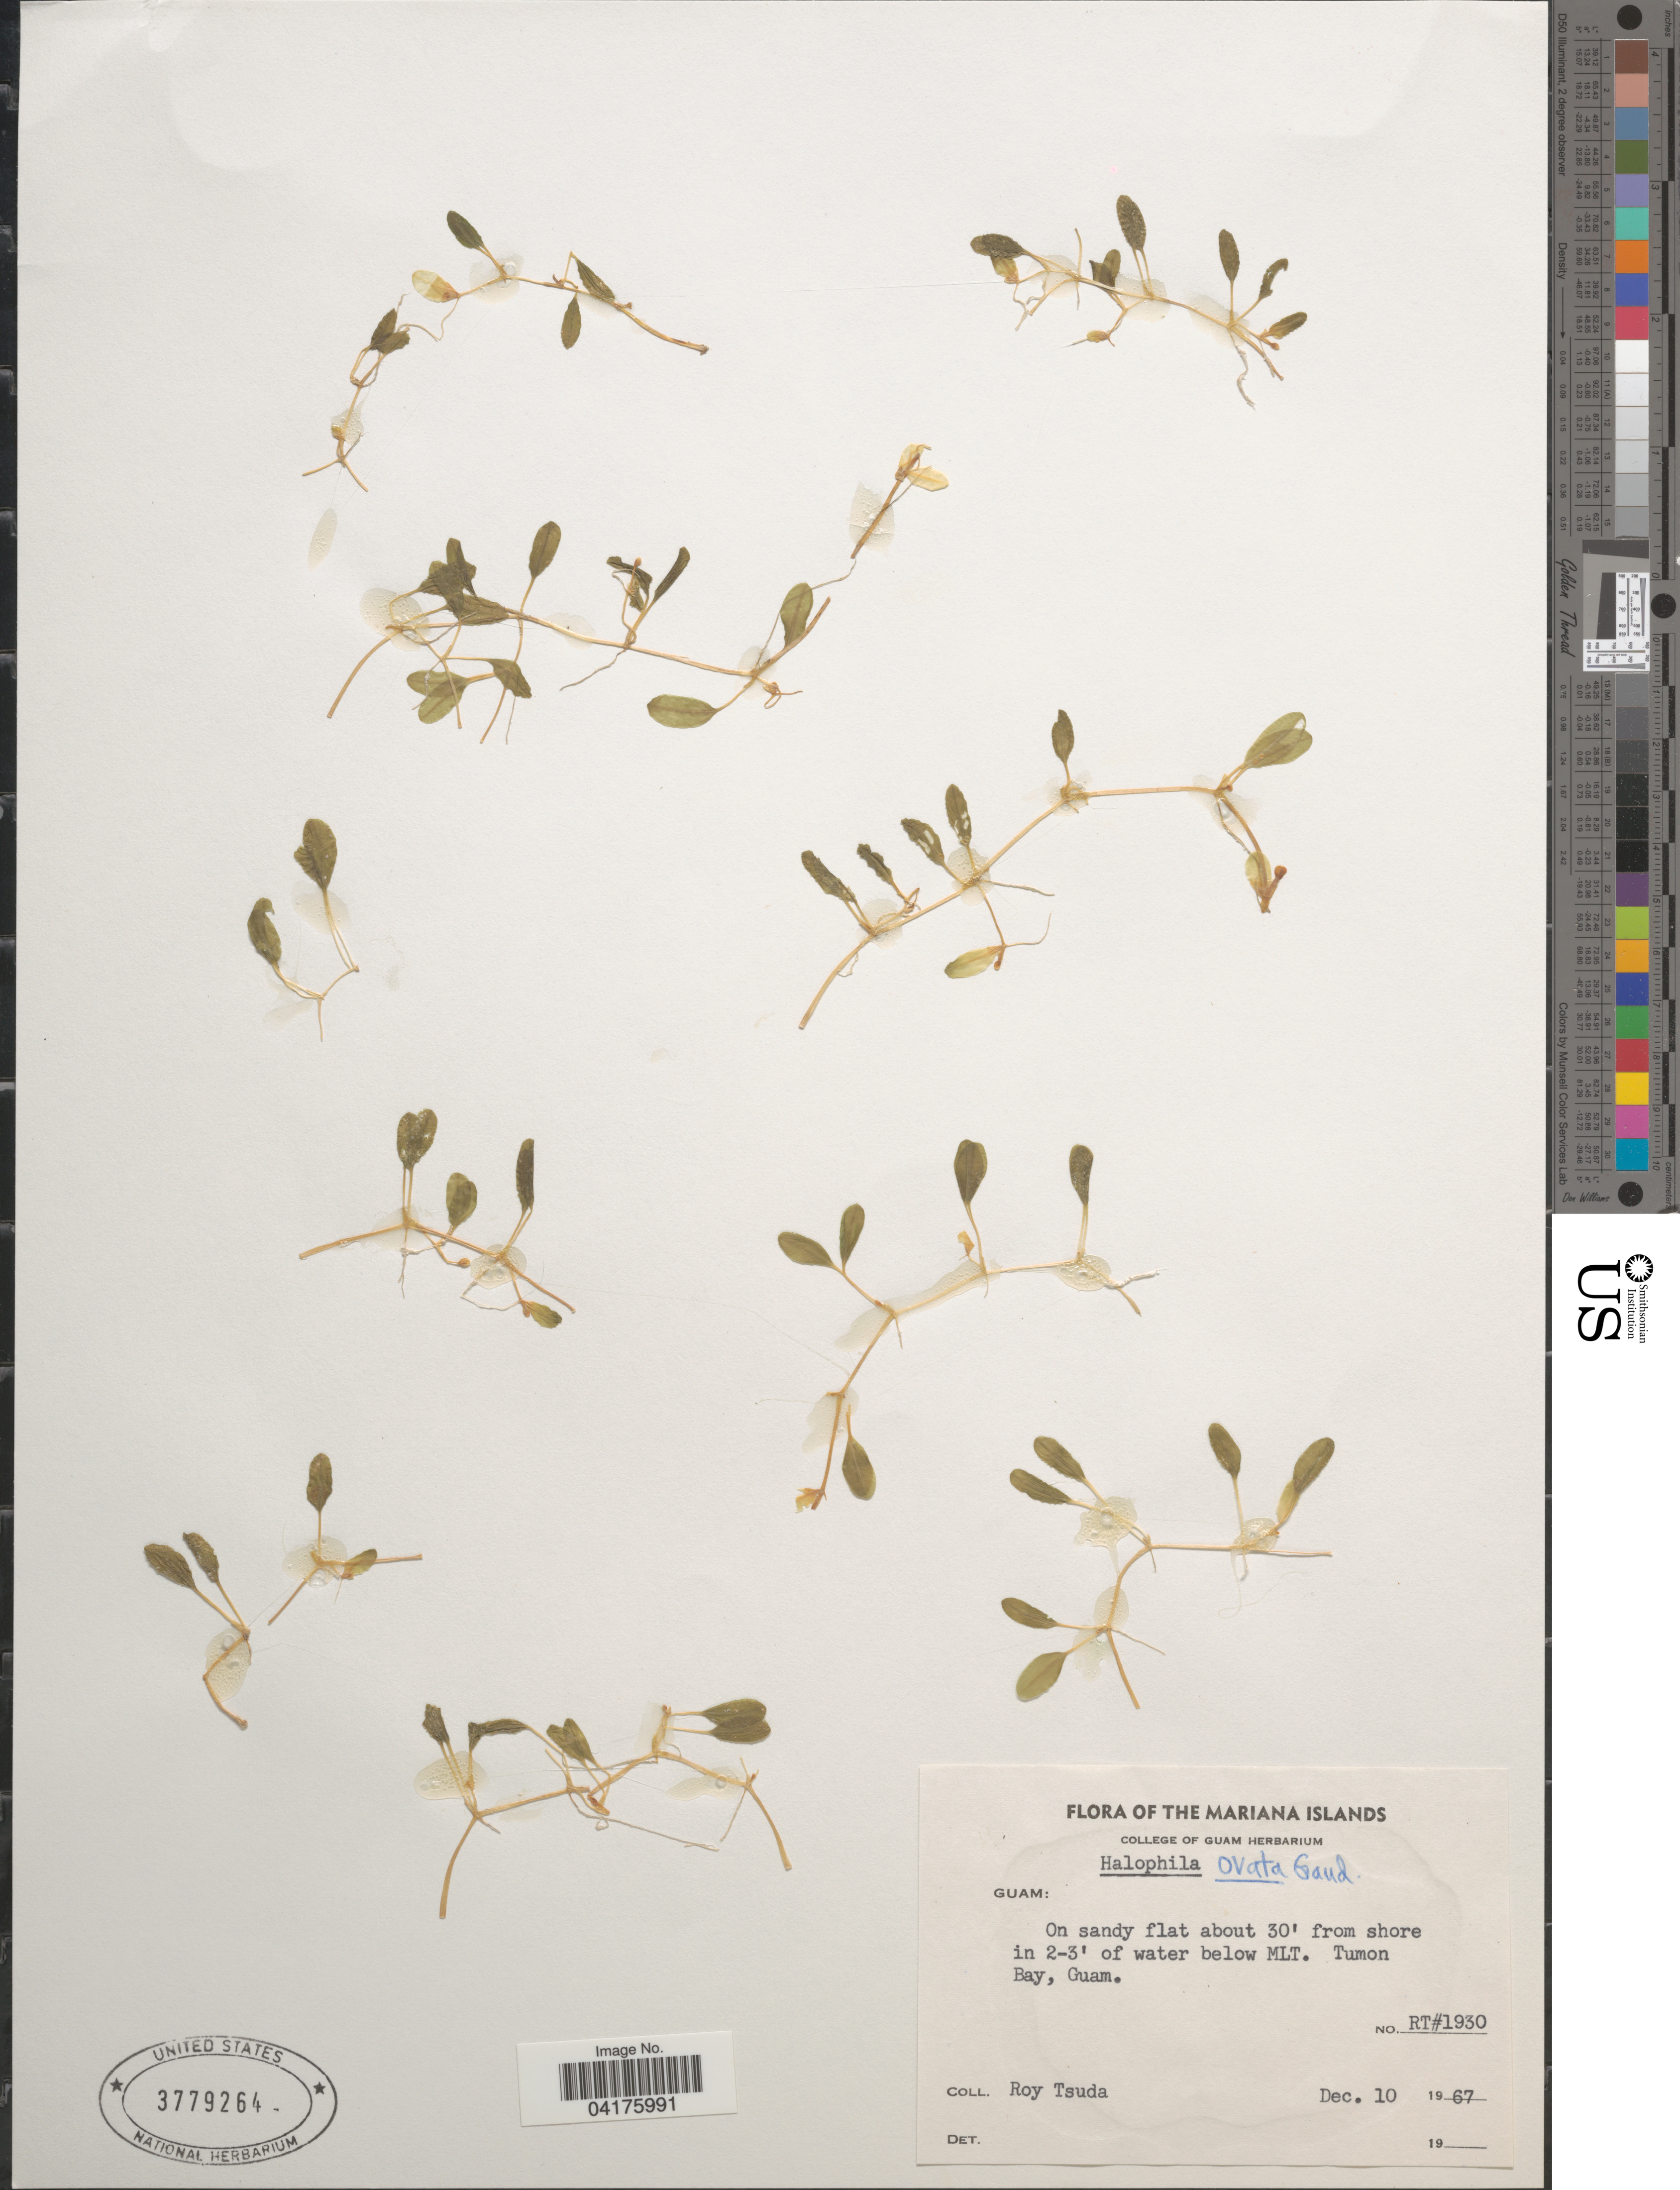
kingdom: Plantae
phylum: Tracheophyta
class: Liliopsida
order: Alismatales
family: Hydrocharitaceae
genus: Halophila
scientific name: Halophila ovata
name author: Merr.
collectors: R. Tsuda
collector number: RT#1930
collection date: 1967-12-10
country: Guam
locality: On sandy flat about 30' from shore in 2-3' of water below MLT. Tumon Bay.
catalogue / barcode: US 3779264